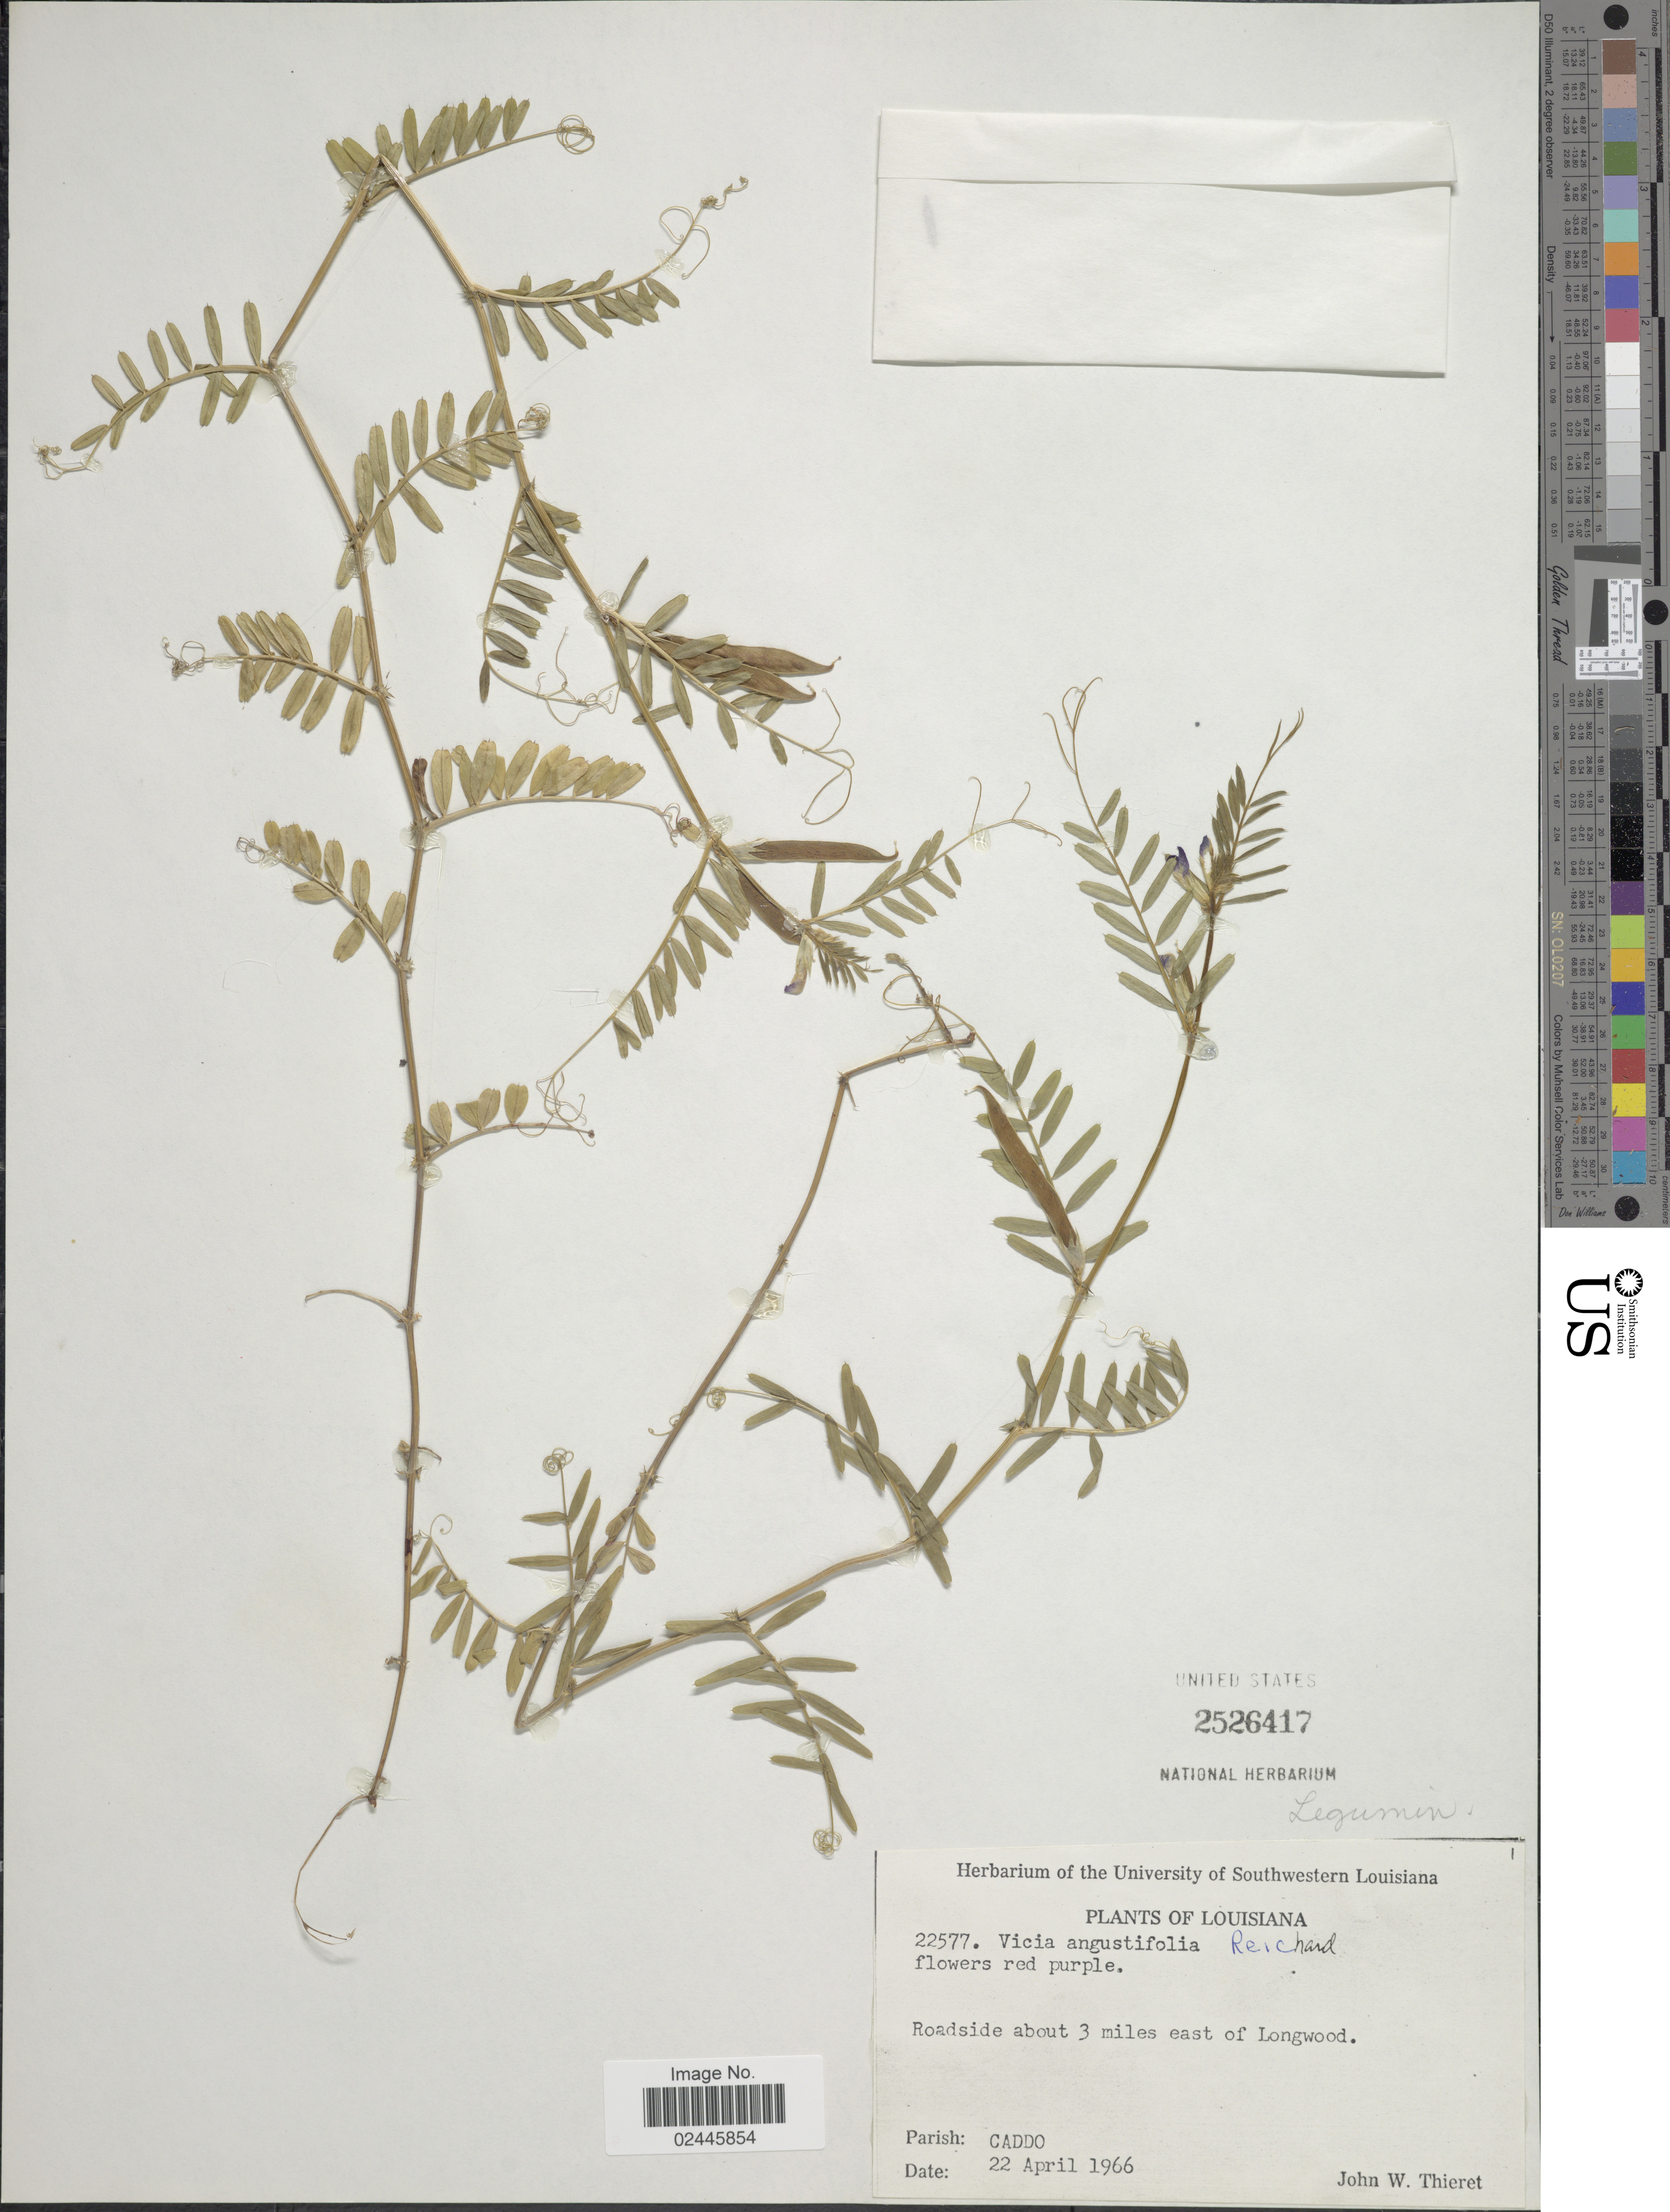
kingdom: Plantae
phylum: Tracheophyta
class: Magnoliopsida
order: Fabales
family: Fabaceae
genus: Vicia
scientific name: Vicia angustifolia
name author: L.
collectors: J. W. Thieret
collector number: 22577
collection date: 1966-04-22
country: United States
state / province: Louisiana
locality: Roadside about 3 miles east of Longwood, Parish: Caddo.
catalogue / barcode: US 2526417